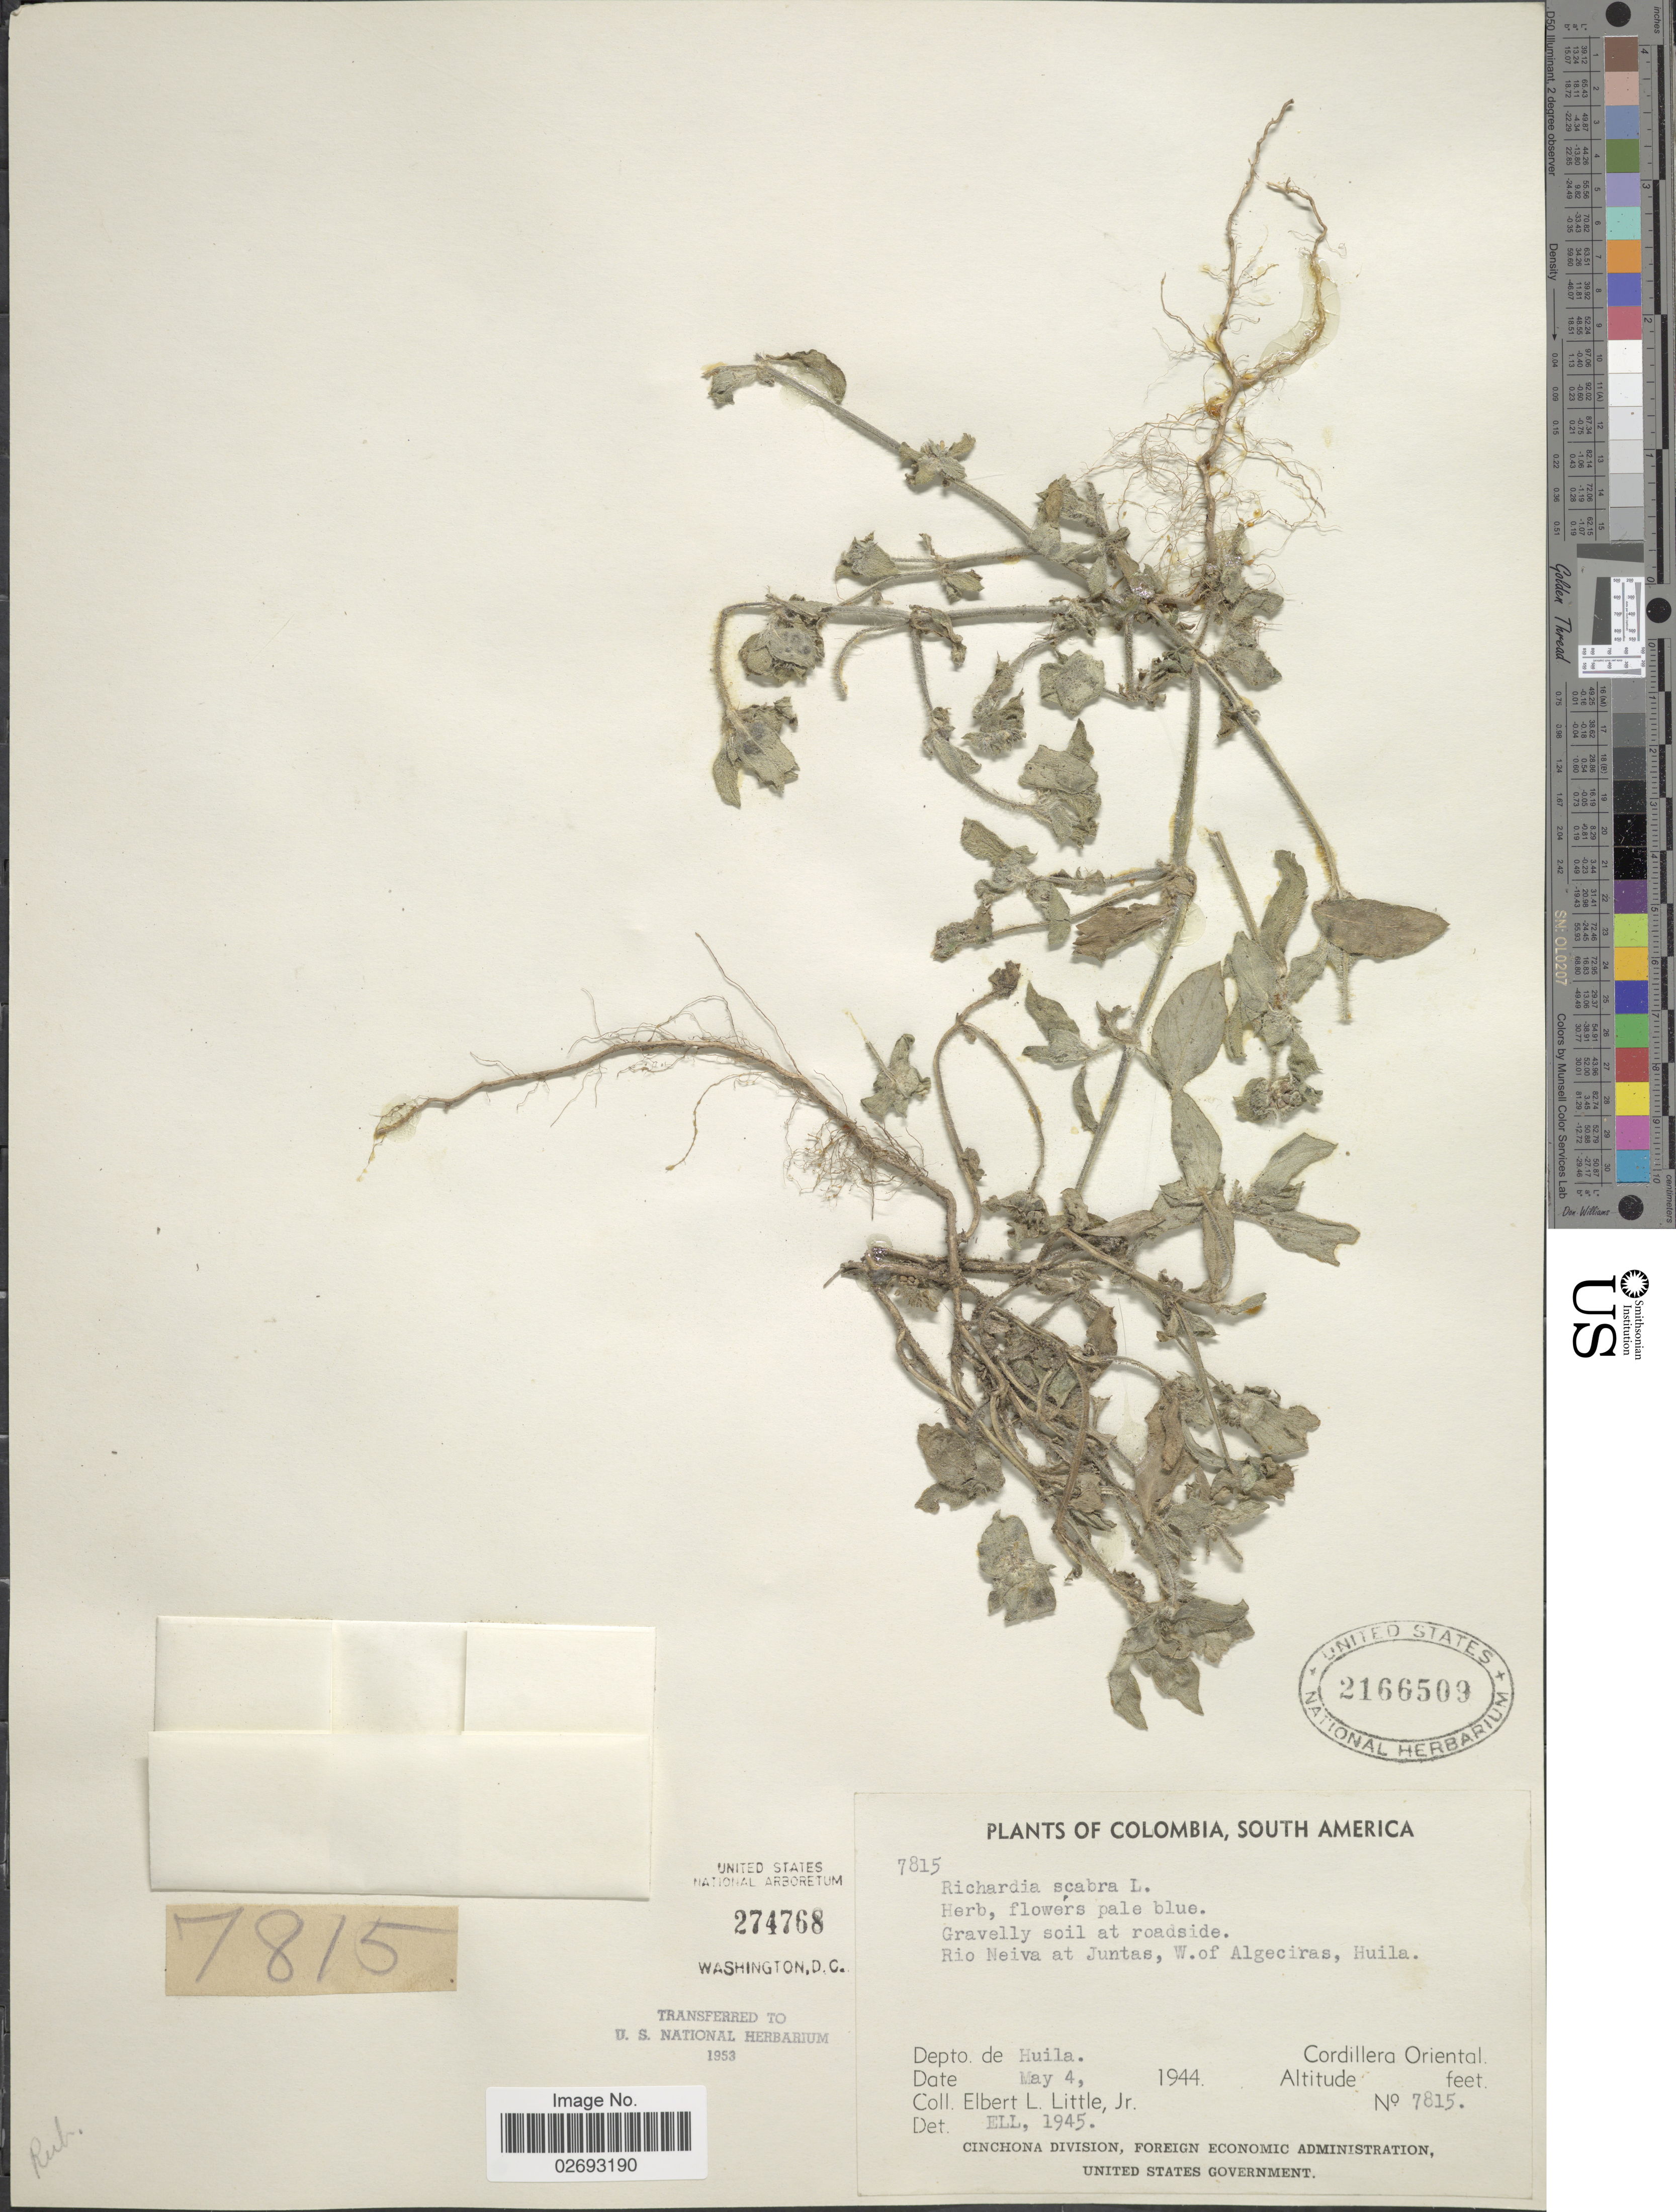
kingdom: Plantae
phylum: Tracheophyta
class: Magnoliopsida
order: Gentianales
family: Rubiaceae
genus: Richardia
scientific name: Richardia scabra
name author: L.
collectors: E. L. Little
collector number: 7815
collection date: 1944-05-04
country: Colombia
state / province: Huila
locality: Rio Neiva at Juntas, W. of Algeciras. Cordillera Oriental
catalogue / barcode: US 2166509